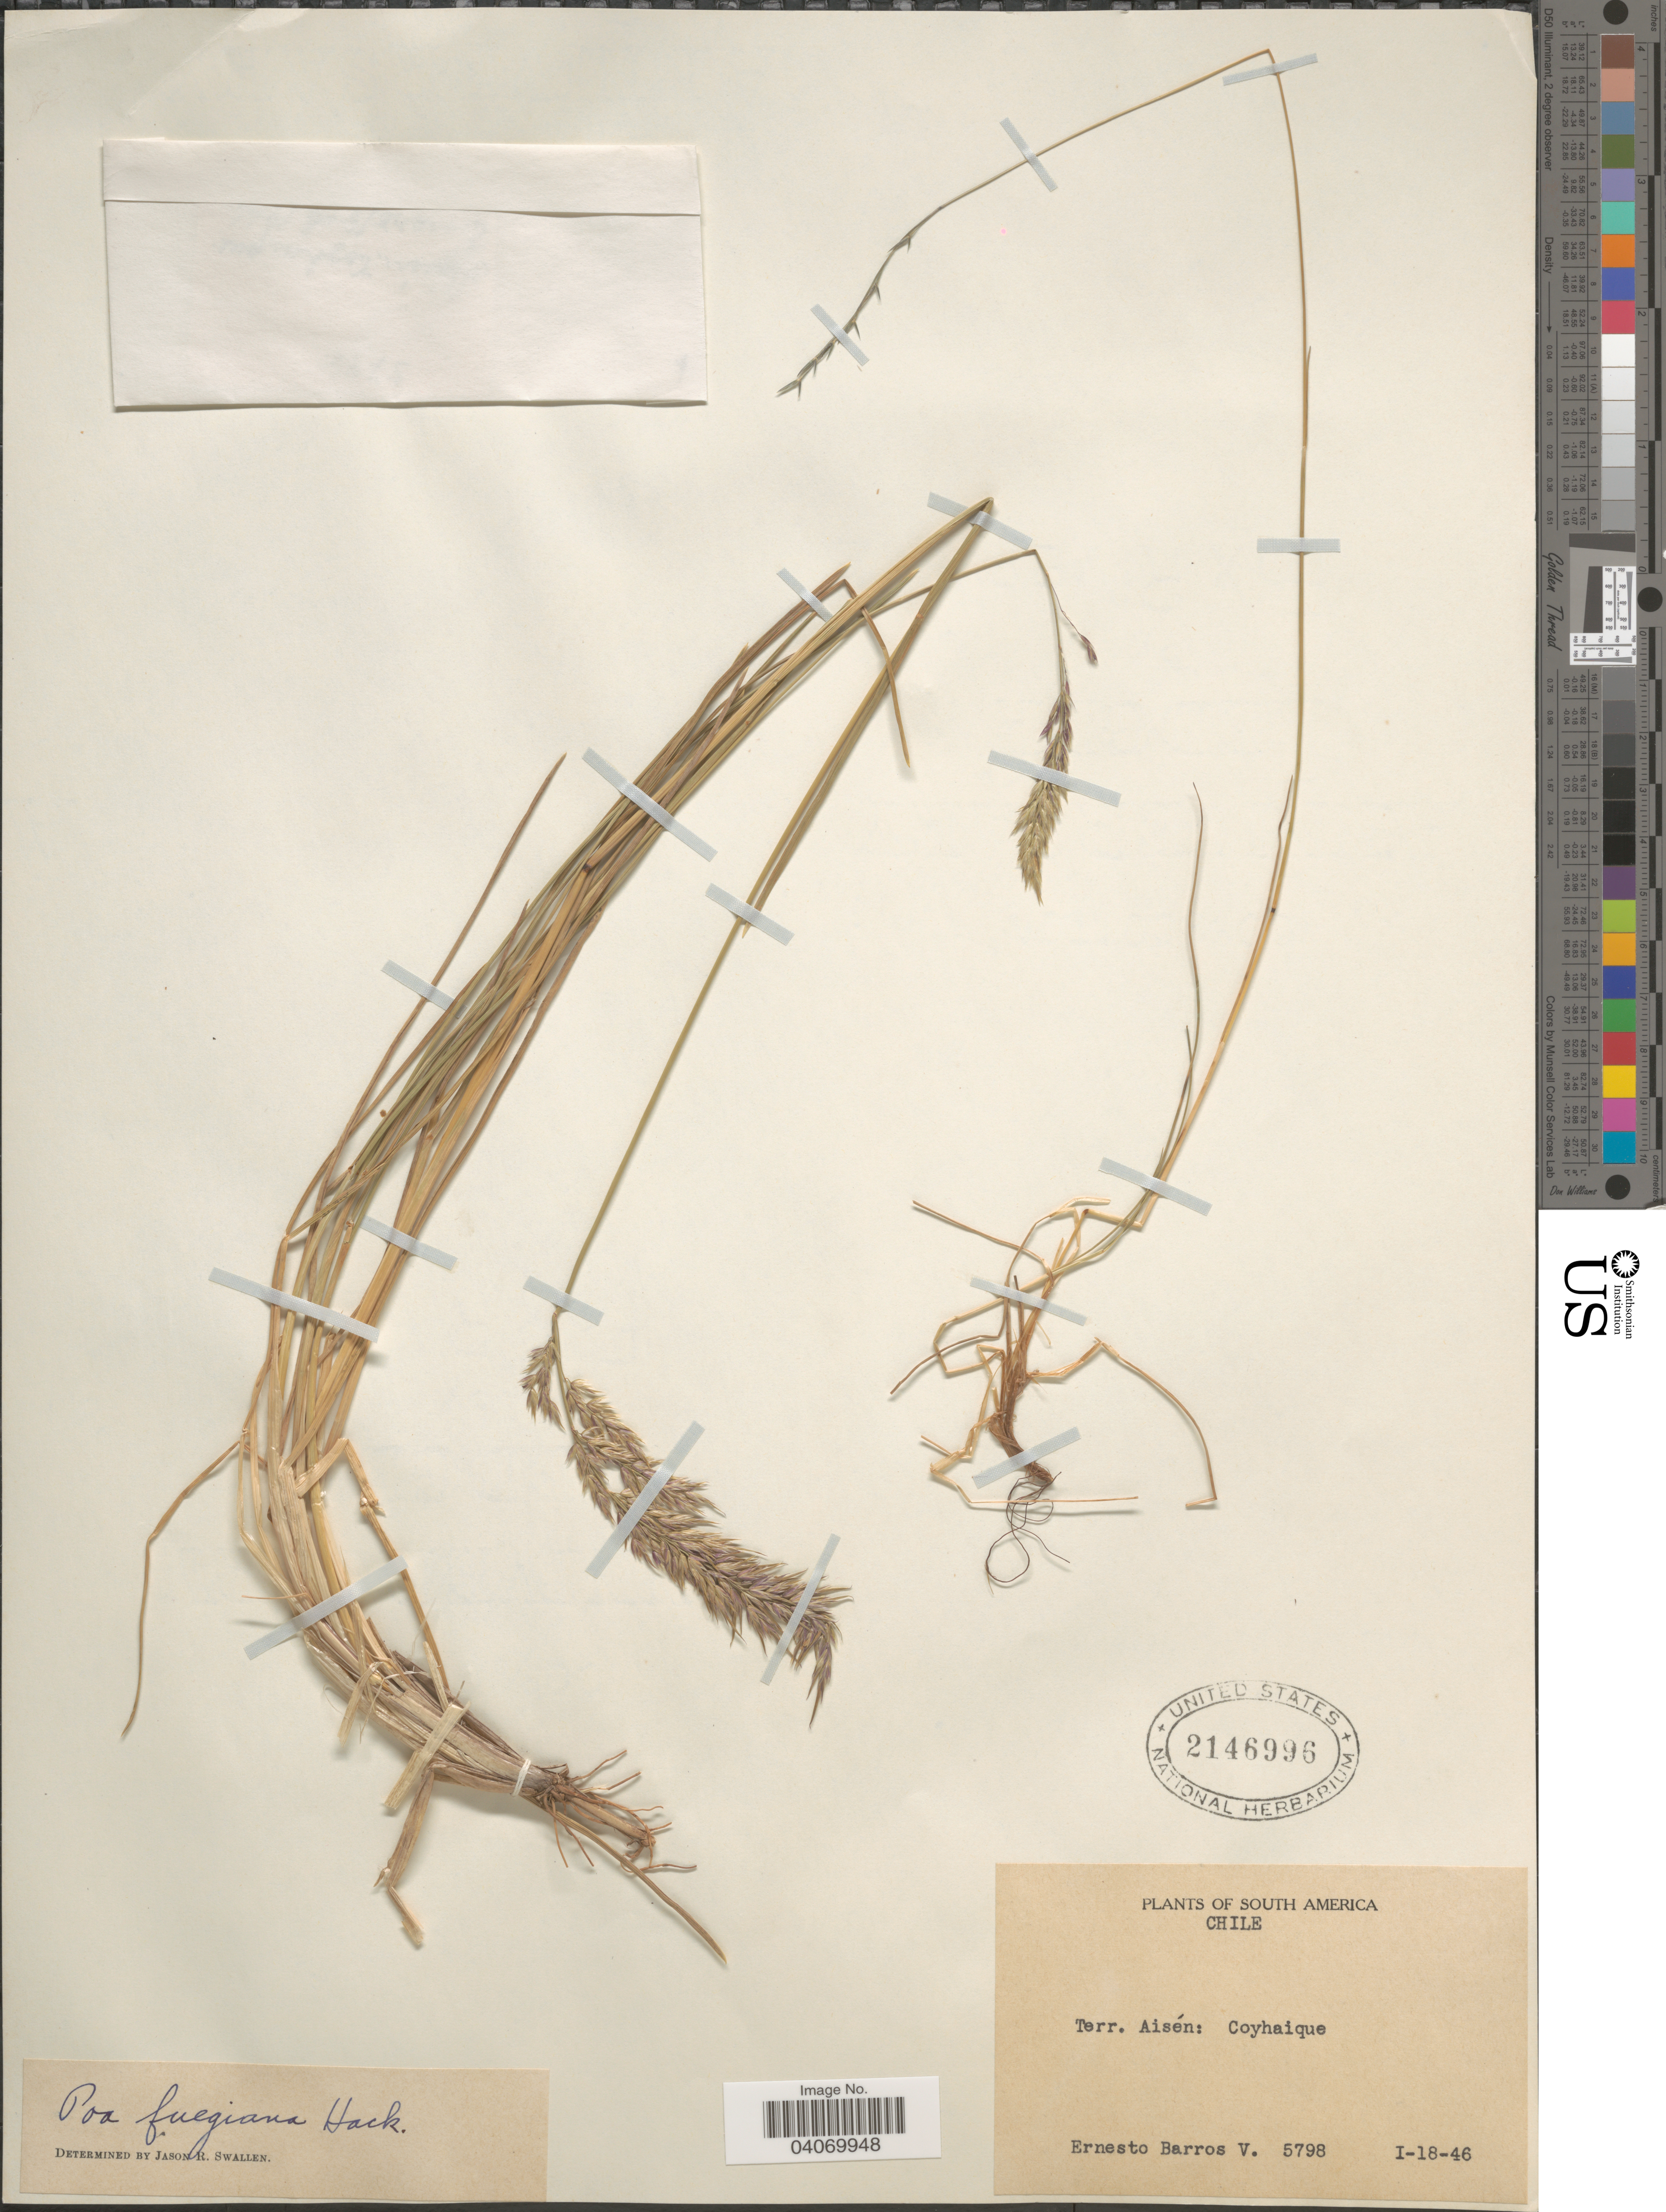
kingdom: Plantae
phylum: Tracheophyta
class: Liliopsida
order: Poales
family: Poaceae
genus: Poa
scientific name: Poa alopecurus subsp. fuegiana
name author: (Hook. f.) D.M. Moore & Dogg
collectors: E. Barros V.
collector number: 5798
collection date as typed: Transcribed d/m/y: 18/1/46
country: Chile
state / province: Aisén (XI)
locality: Terr. Aisén: Coyhaique.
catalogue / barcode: US 2146996